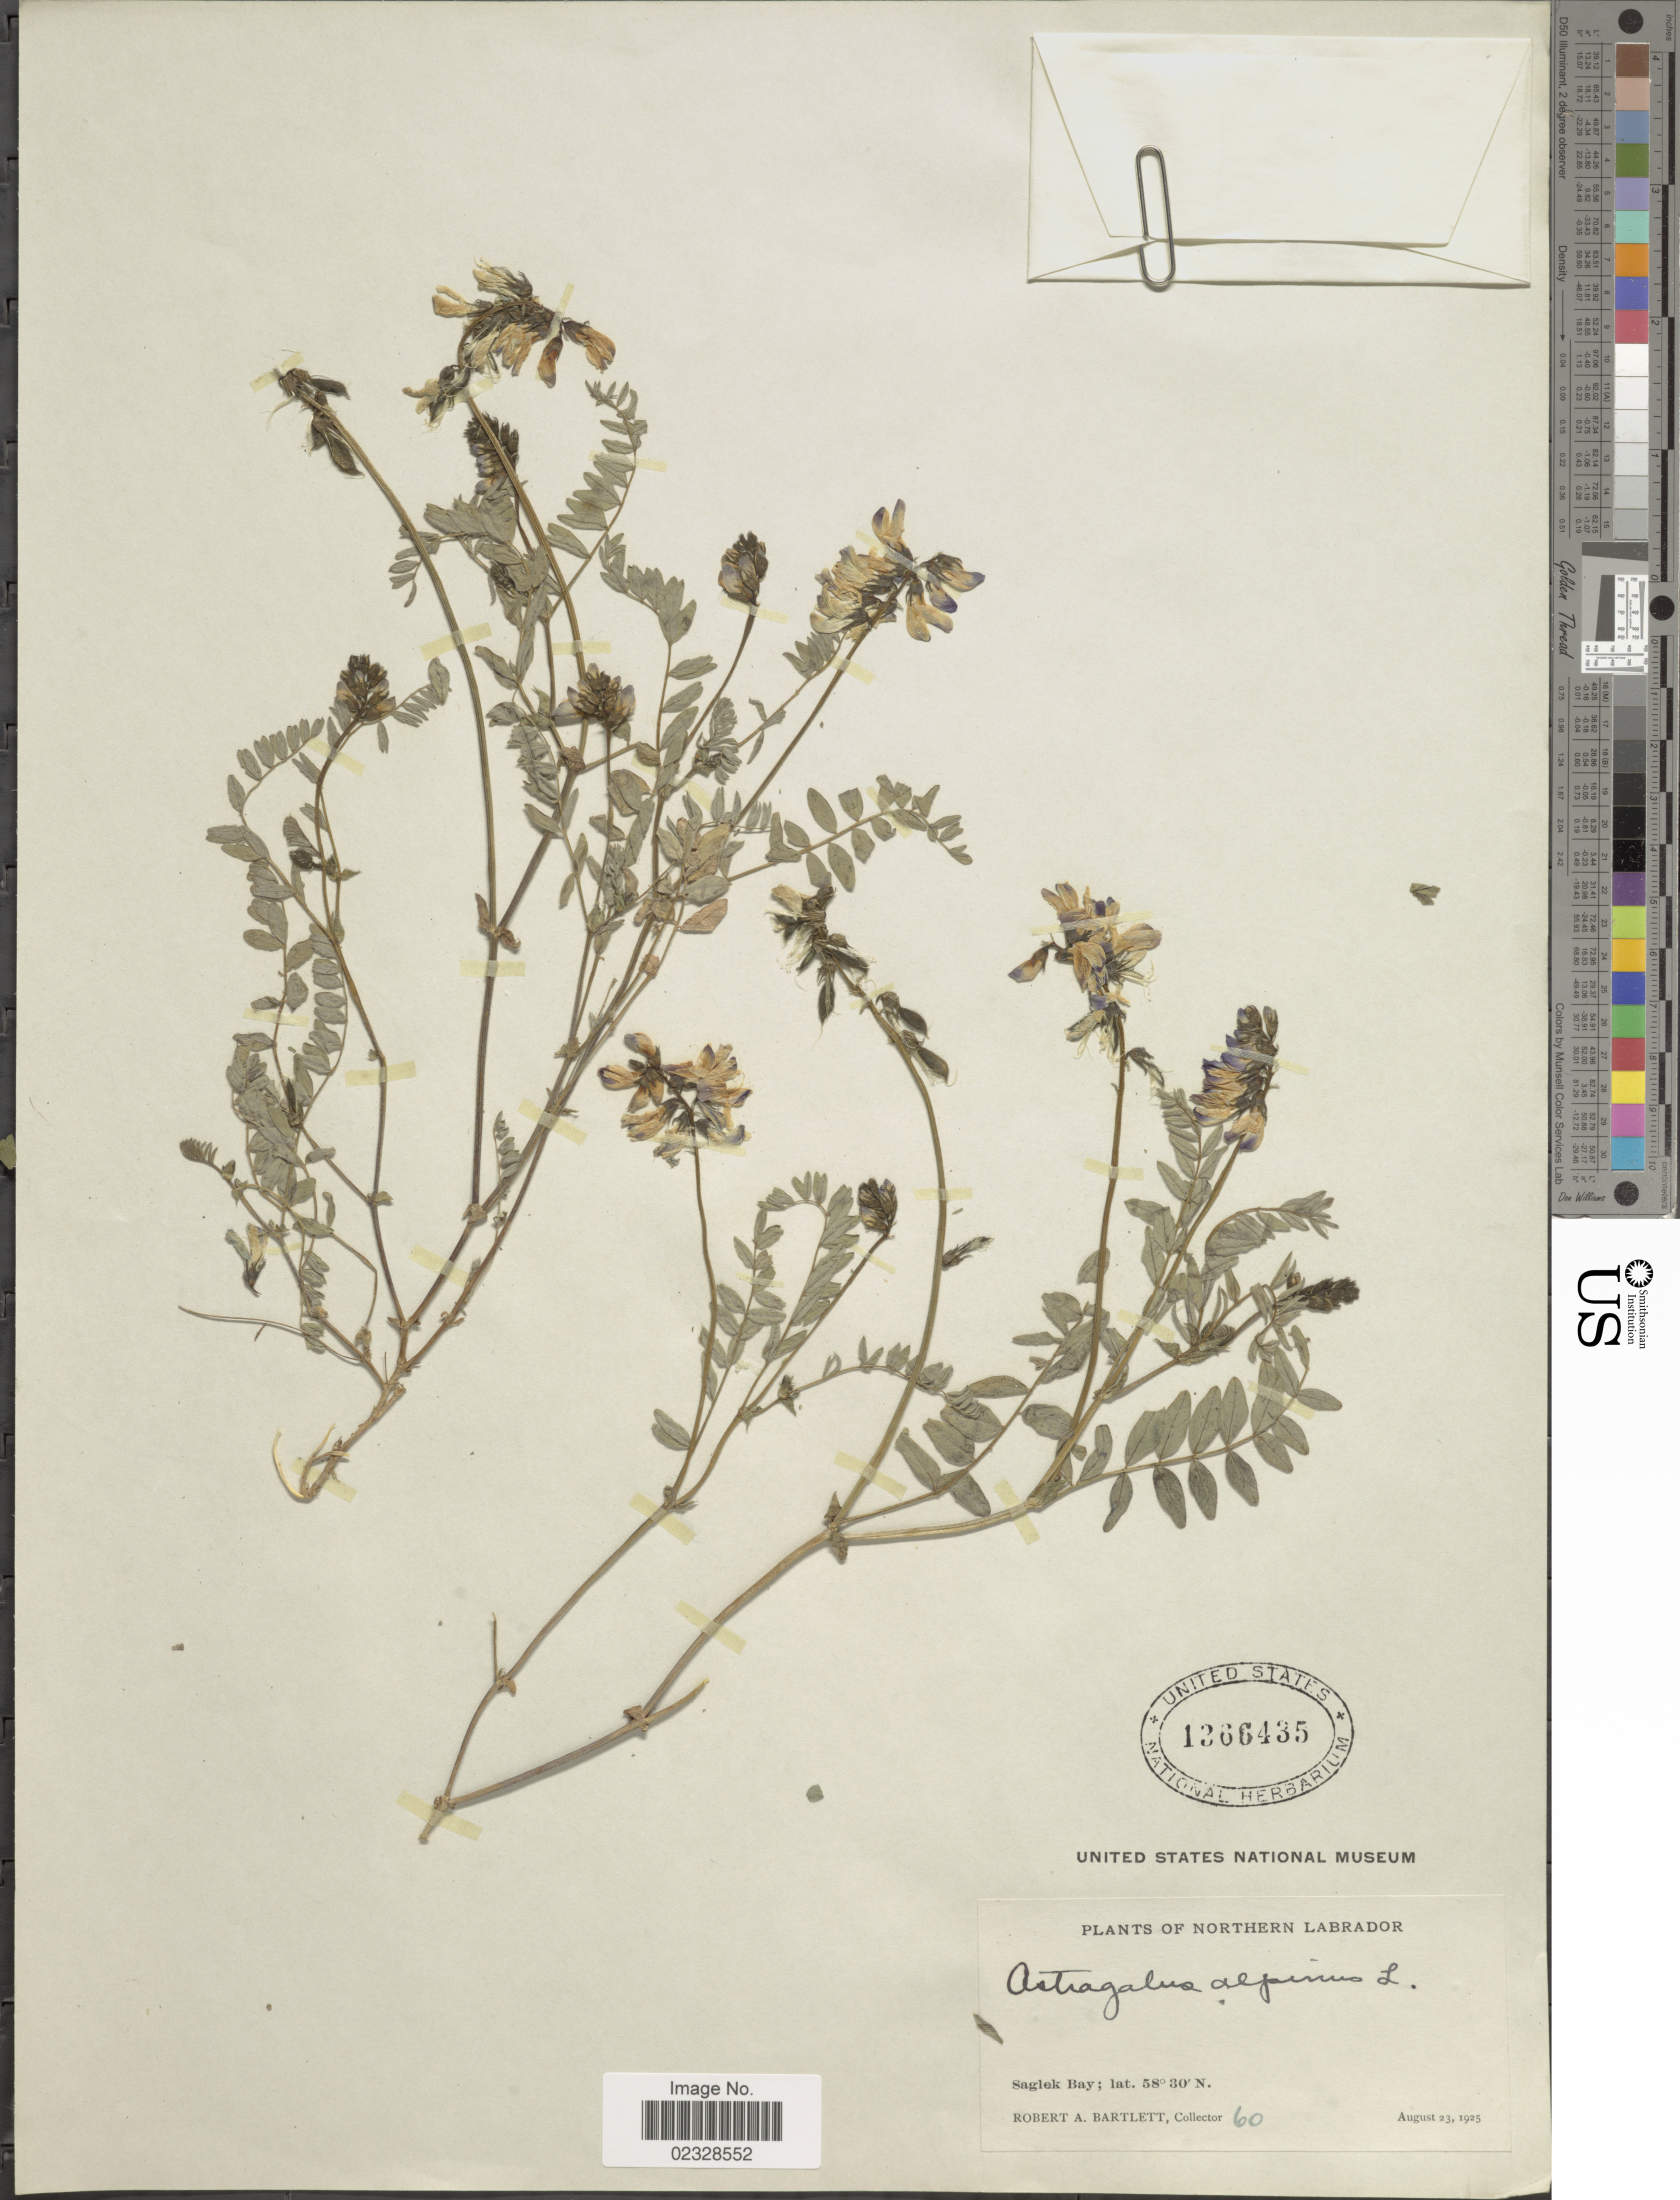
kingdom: Plantae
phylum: Tracheophyta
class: Magnoliopsida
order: Fabales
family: Fabaceae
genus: Astragalus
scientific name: Astragalus alpinus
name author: L.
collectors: R. A. Bartlett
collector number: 60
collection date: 1925-08-23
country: Canada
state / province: Newfoundland and Labrador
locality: Northern Labrador. Saglek Bay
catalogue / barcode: US 1366435